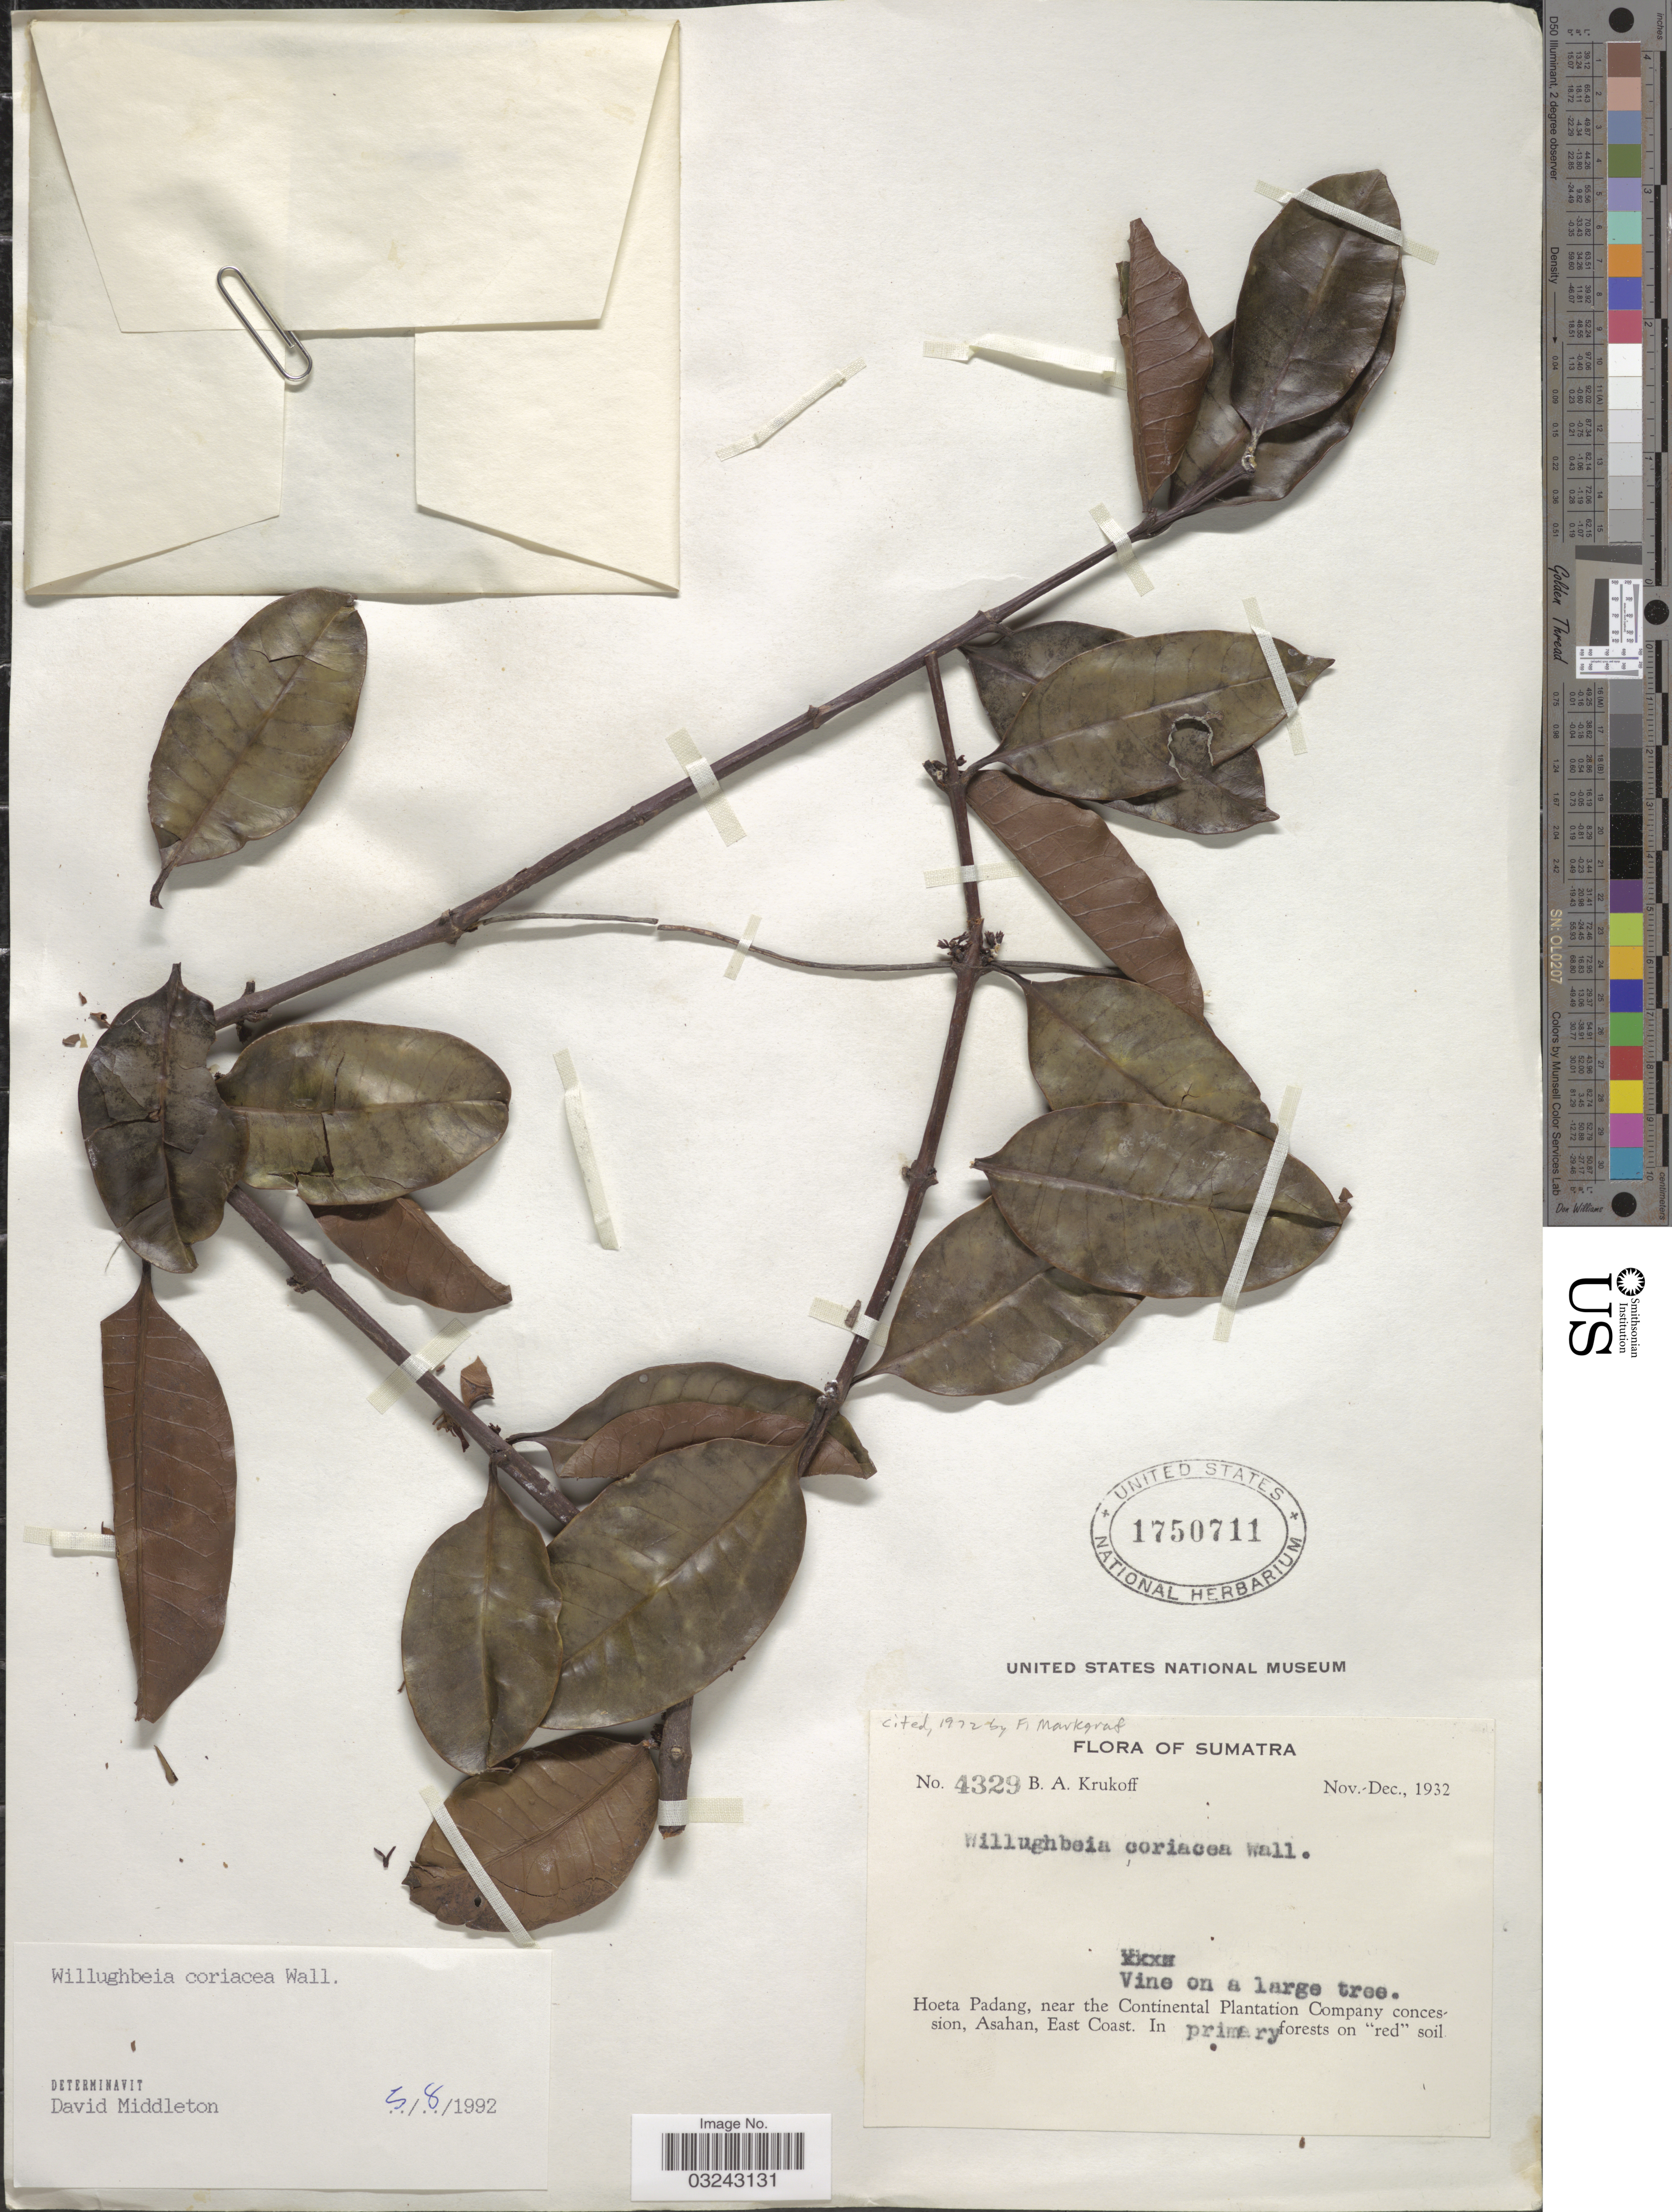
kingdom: Plantae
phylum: Tracheophyta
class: Magnoliopsida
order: Gentianales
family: Apocynaceae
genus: Willughbeia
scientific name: Willughbeia coriacea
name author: Wall.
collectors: B. A. Krukoff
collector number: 4329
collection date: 1932-11/1932-12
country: Indonesia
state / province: Sumatra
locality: Hoeta Padang, near the Continental Plantation Company concession, Asaham, East Coast.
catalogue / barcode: US 1750711